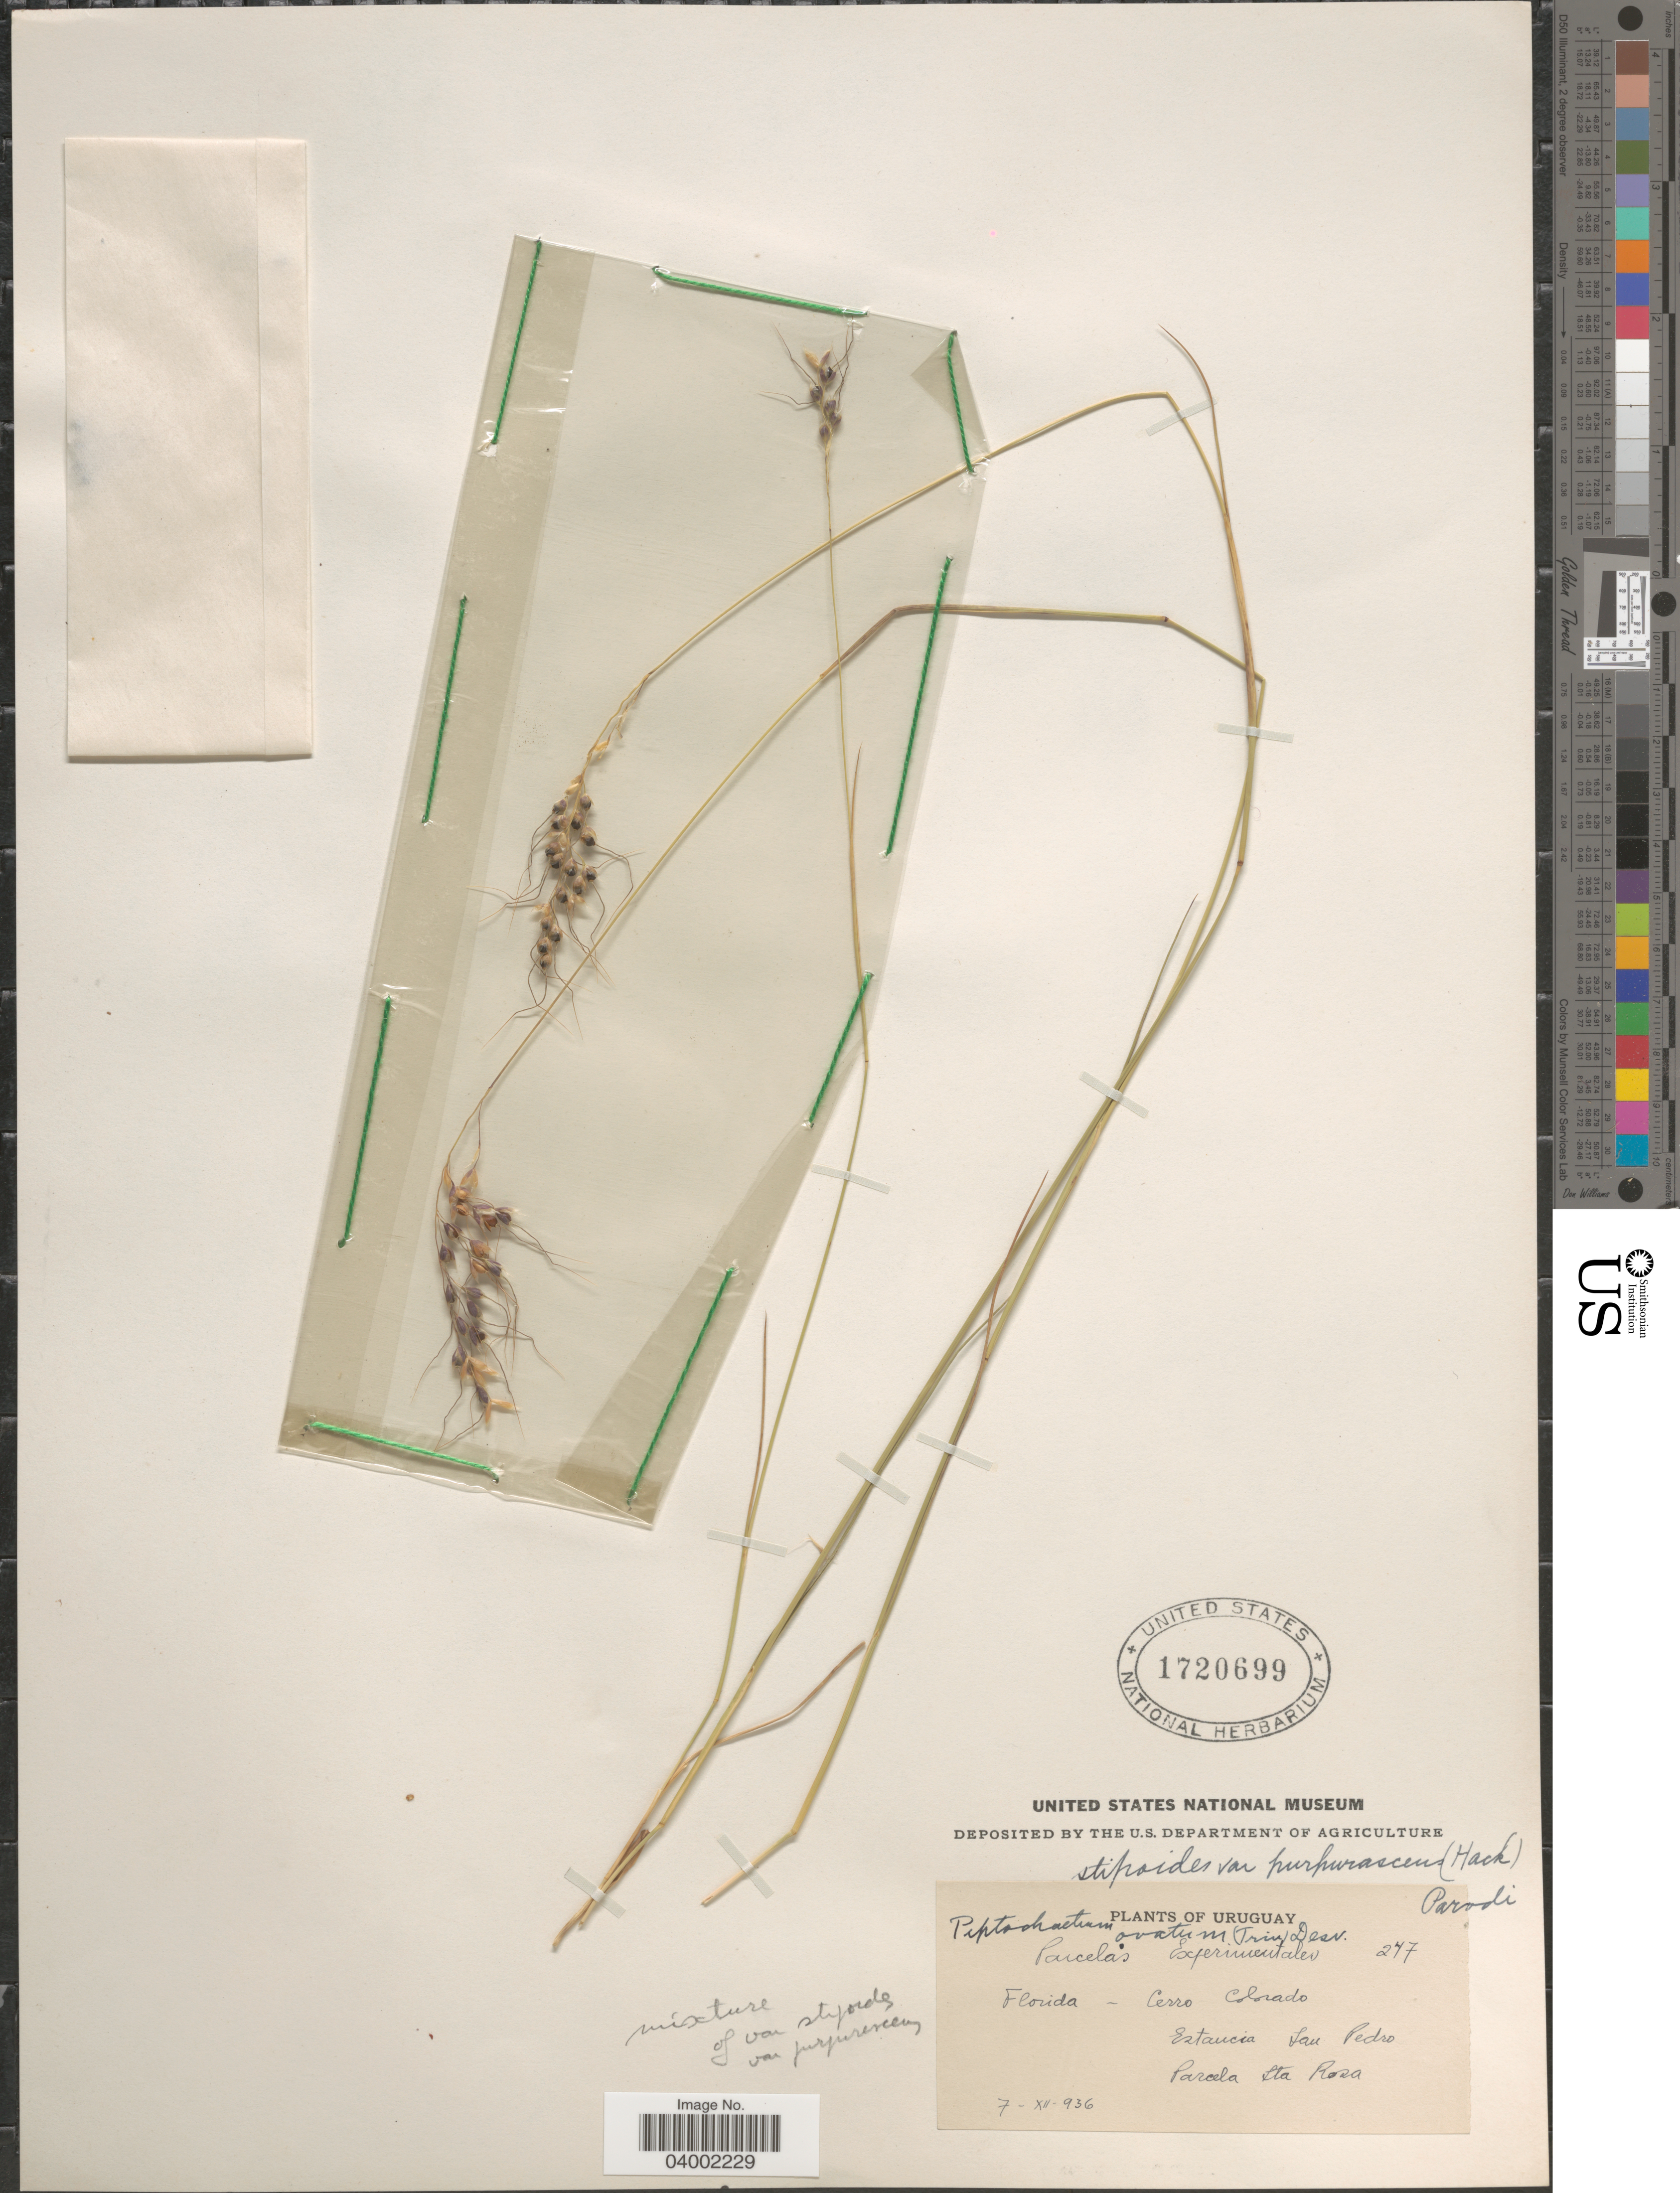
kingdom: Plantae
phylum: Tracheophyta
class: Liliopsida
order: Poales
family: Poaceae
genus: Piptochaetium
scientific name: Piptochaetium stipoides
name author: (Trin. & Rupr.) Hack. & Arechav.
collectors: ex herb. Parcelas Experimentales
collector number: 247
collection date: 1936-12-07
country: Uruguay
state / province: Florida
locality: Cerro Colorado. Estancia San Pedro. Parcela Sta Rosa.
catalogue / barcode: US 1720699